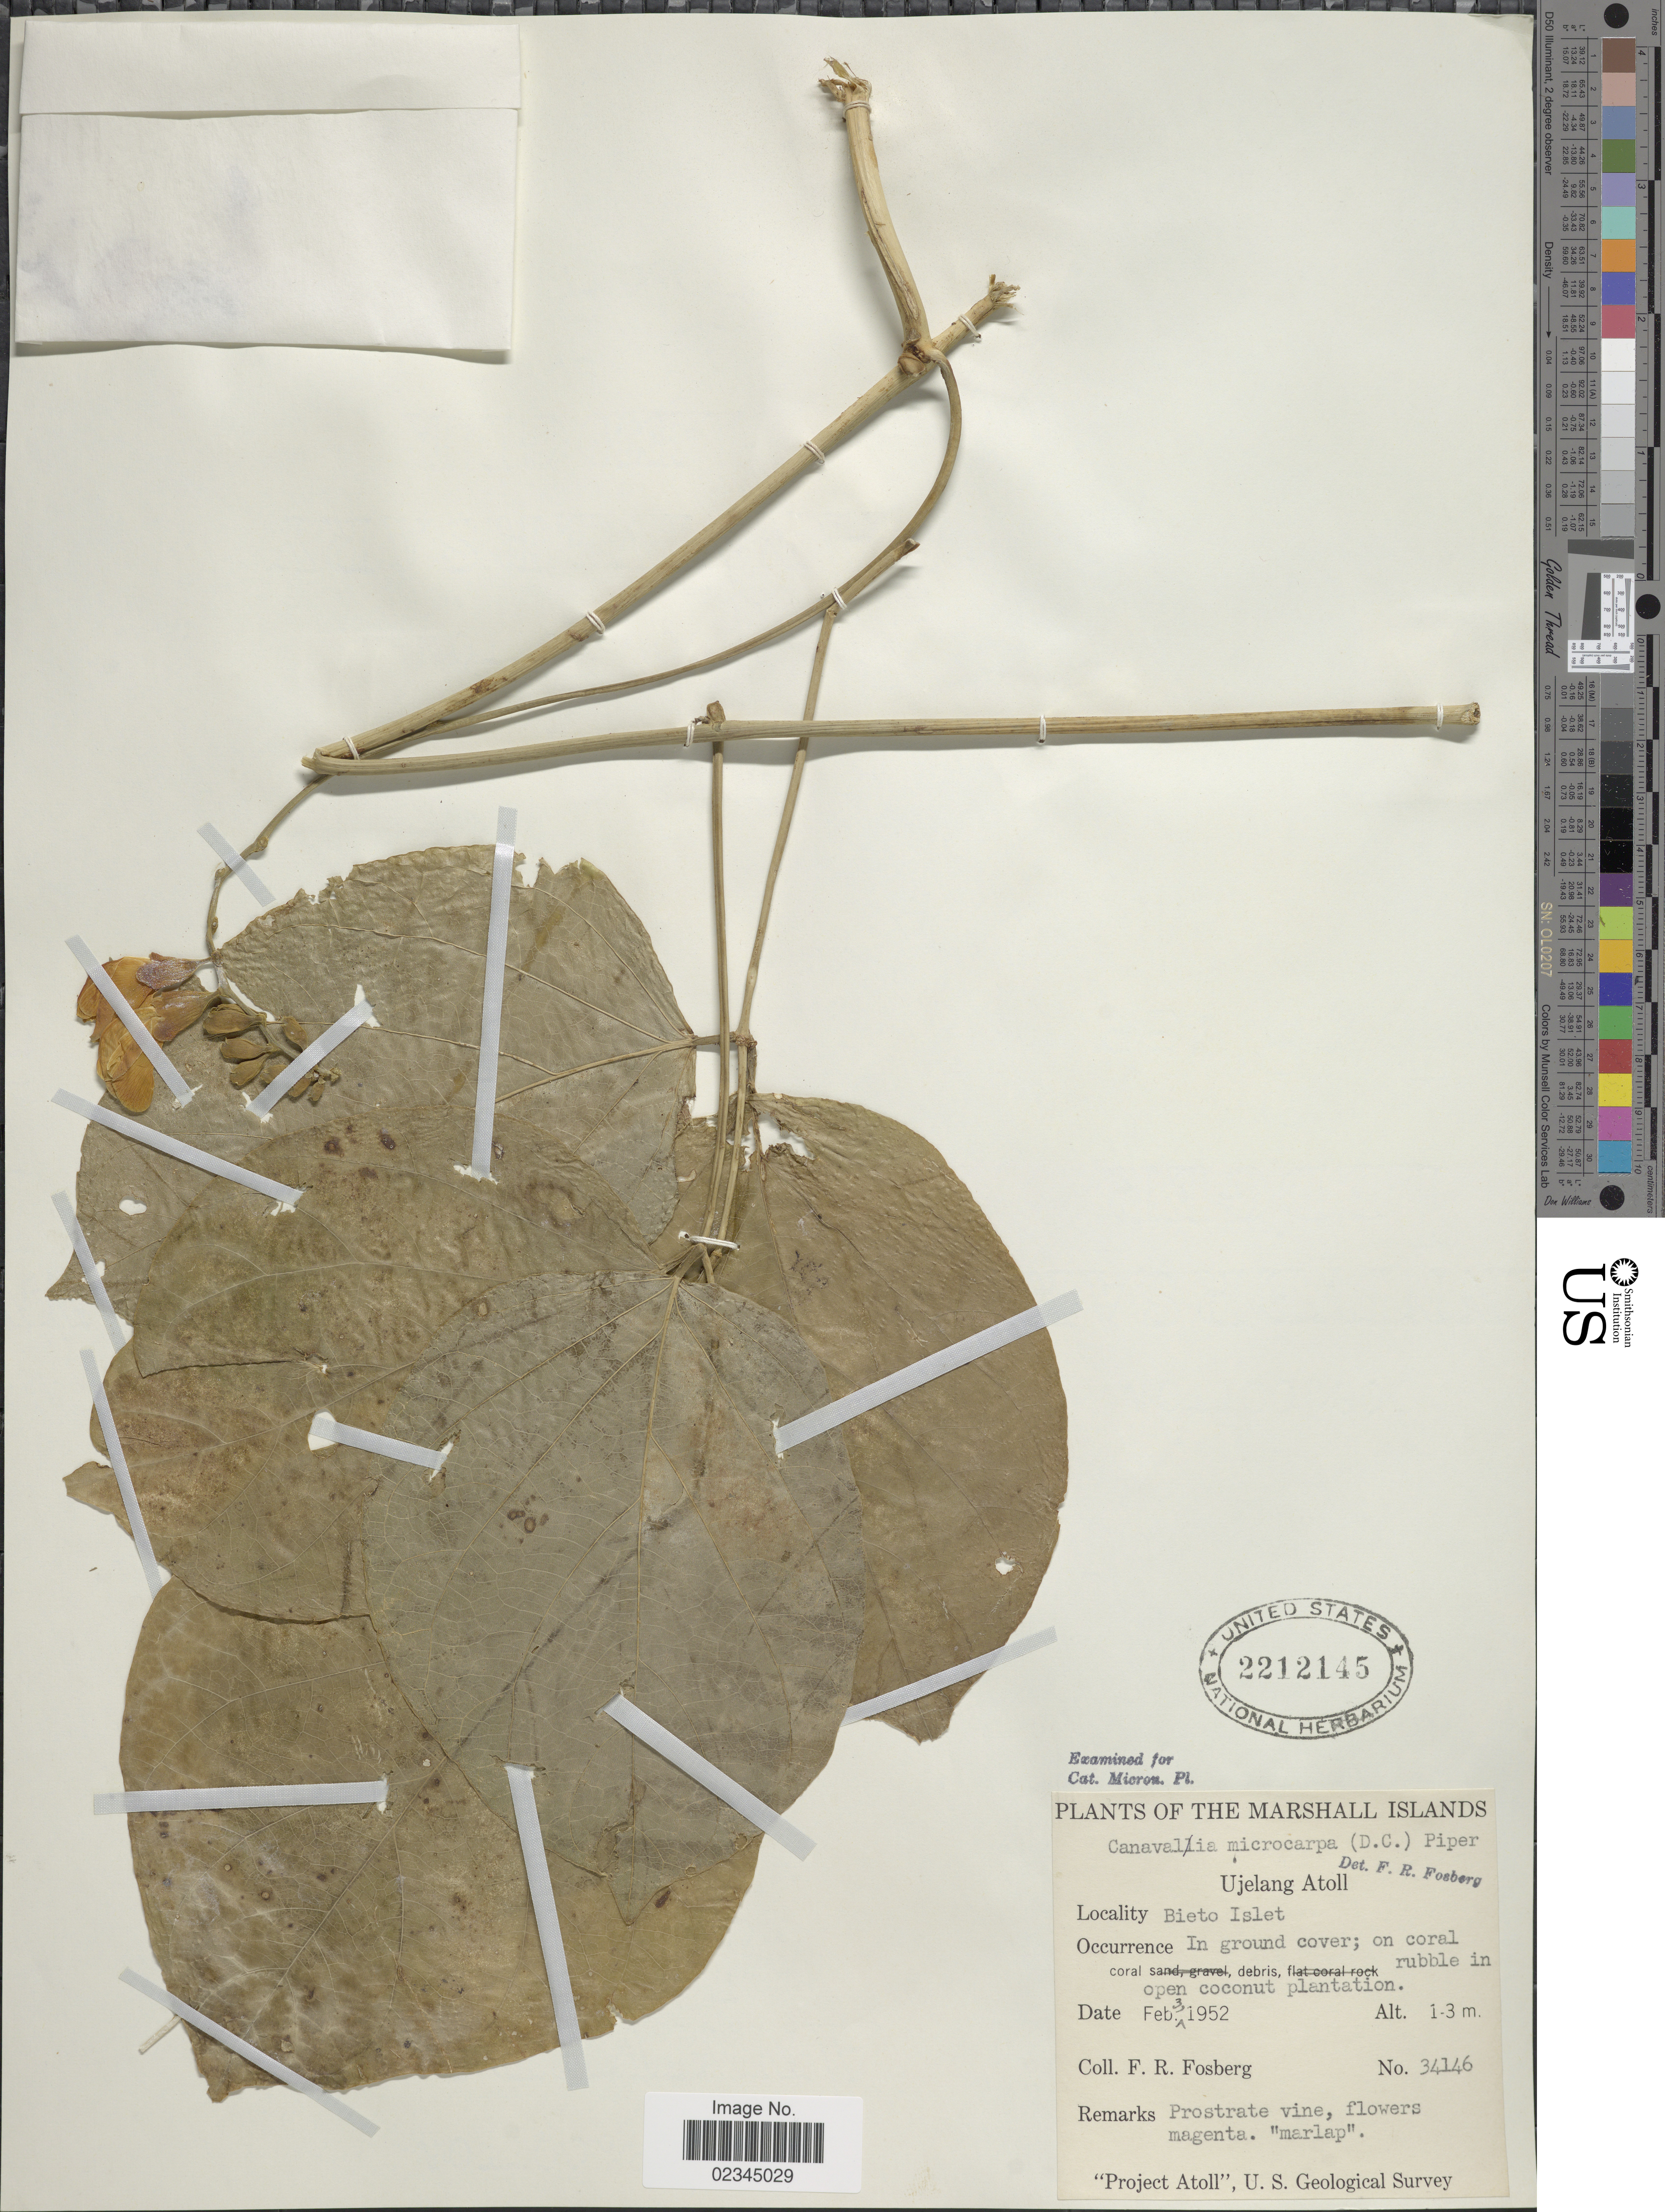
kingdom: Plantae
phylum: Tracheophyta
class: Magnoliopsida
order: Fabales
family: Fabaceae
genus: Canavalia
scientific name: Canavalia cathartica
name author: Thouars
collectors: F. R. Fosberg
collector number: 34146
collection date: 1952-02-03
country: Marshall Islands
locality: Ujelang Atoll, Bieto Islet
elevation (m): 1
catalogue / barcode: US 2212145